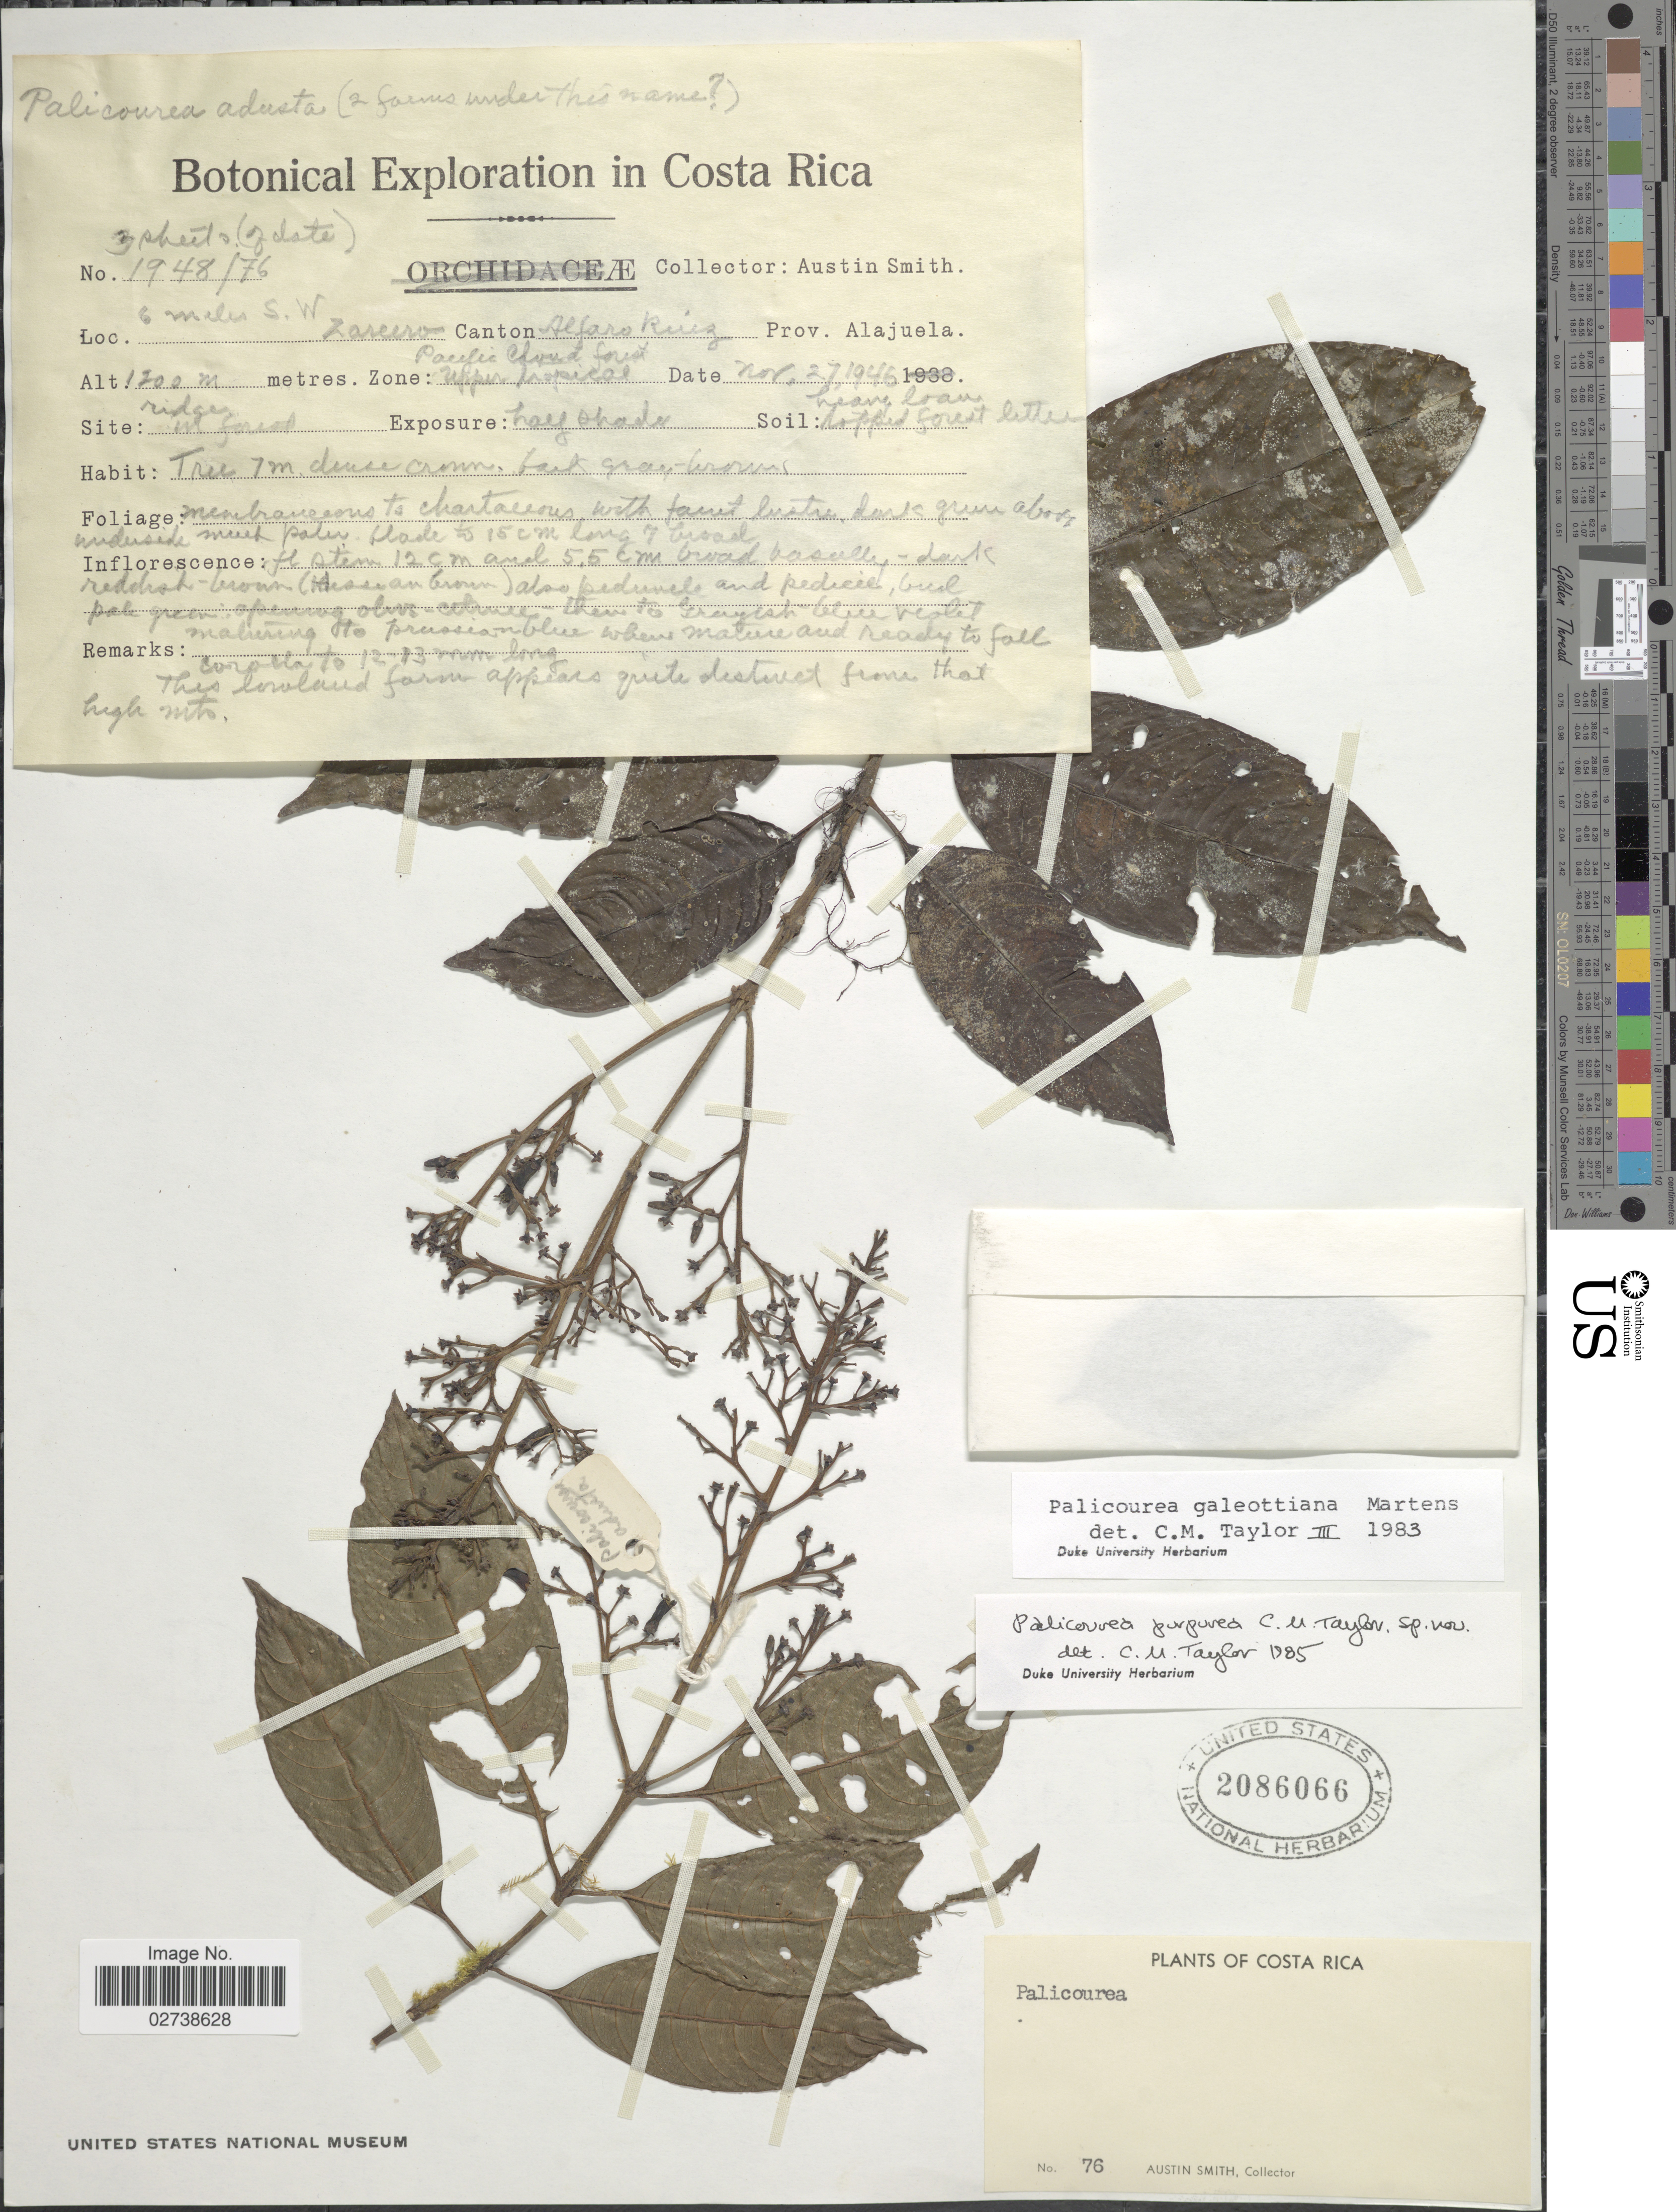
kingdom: Plantae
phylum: Tracheophyta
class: Magnoliopsida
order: Gentianales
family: Rubiaceae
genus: Palicourea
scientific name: Palicourea purpurea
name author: C.M. Taylor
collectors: Aust P. Smith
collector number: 1948/76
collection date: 1946-11-27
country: Costa Rica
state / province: Alajuela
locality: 6 miles S.W. Zarcero, Canton Alfaro Ruiz, Pacific Cloud forest, Upper tropical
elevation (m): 1200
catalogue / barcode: US 2086066